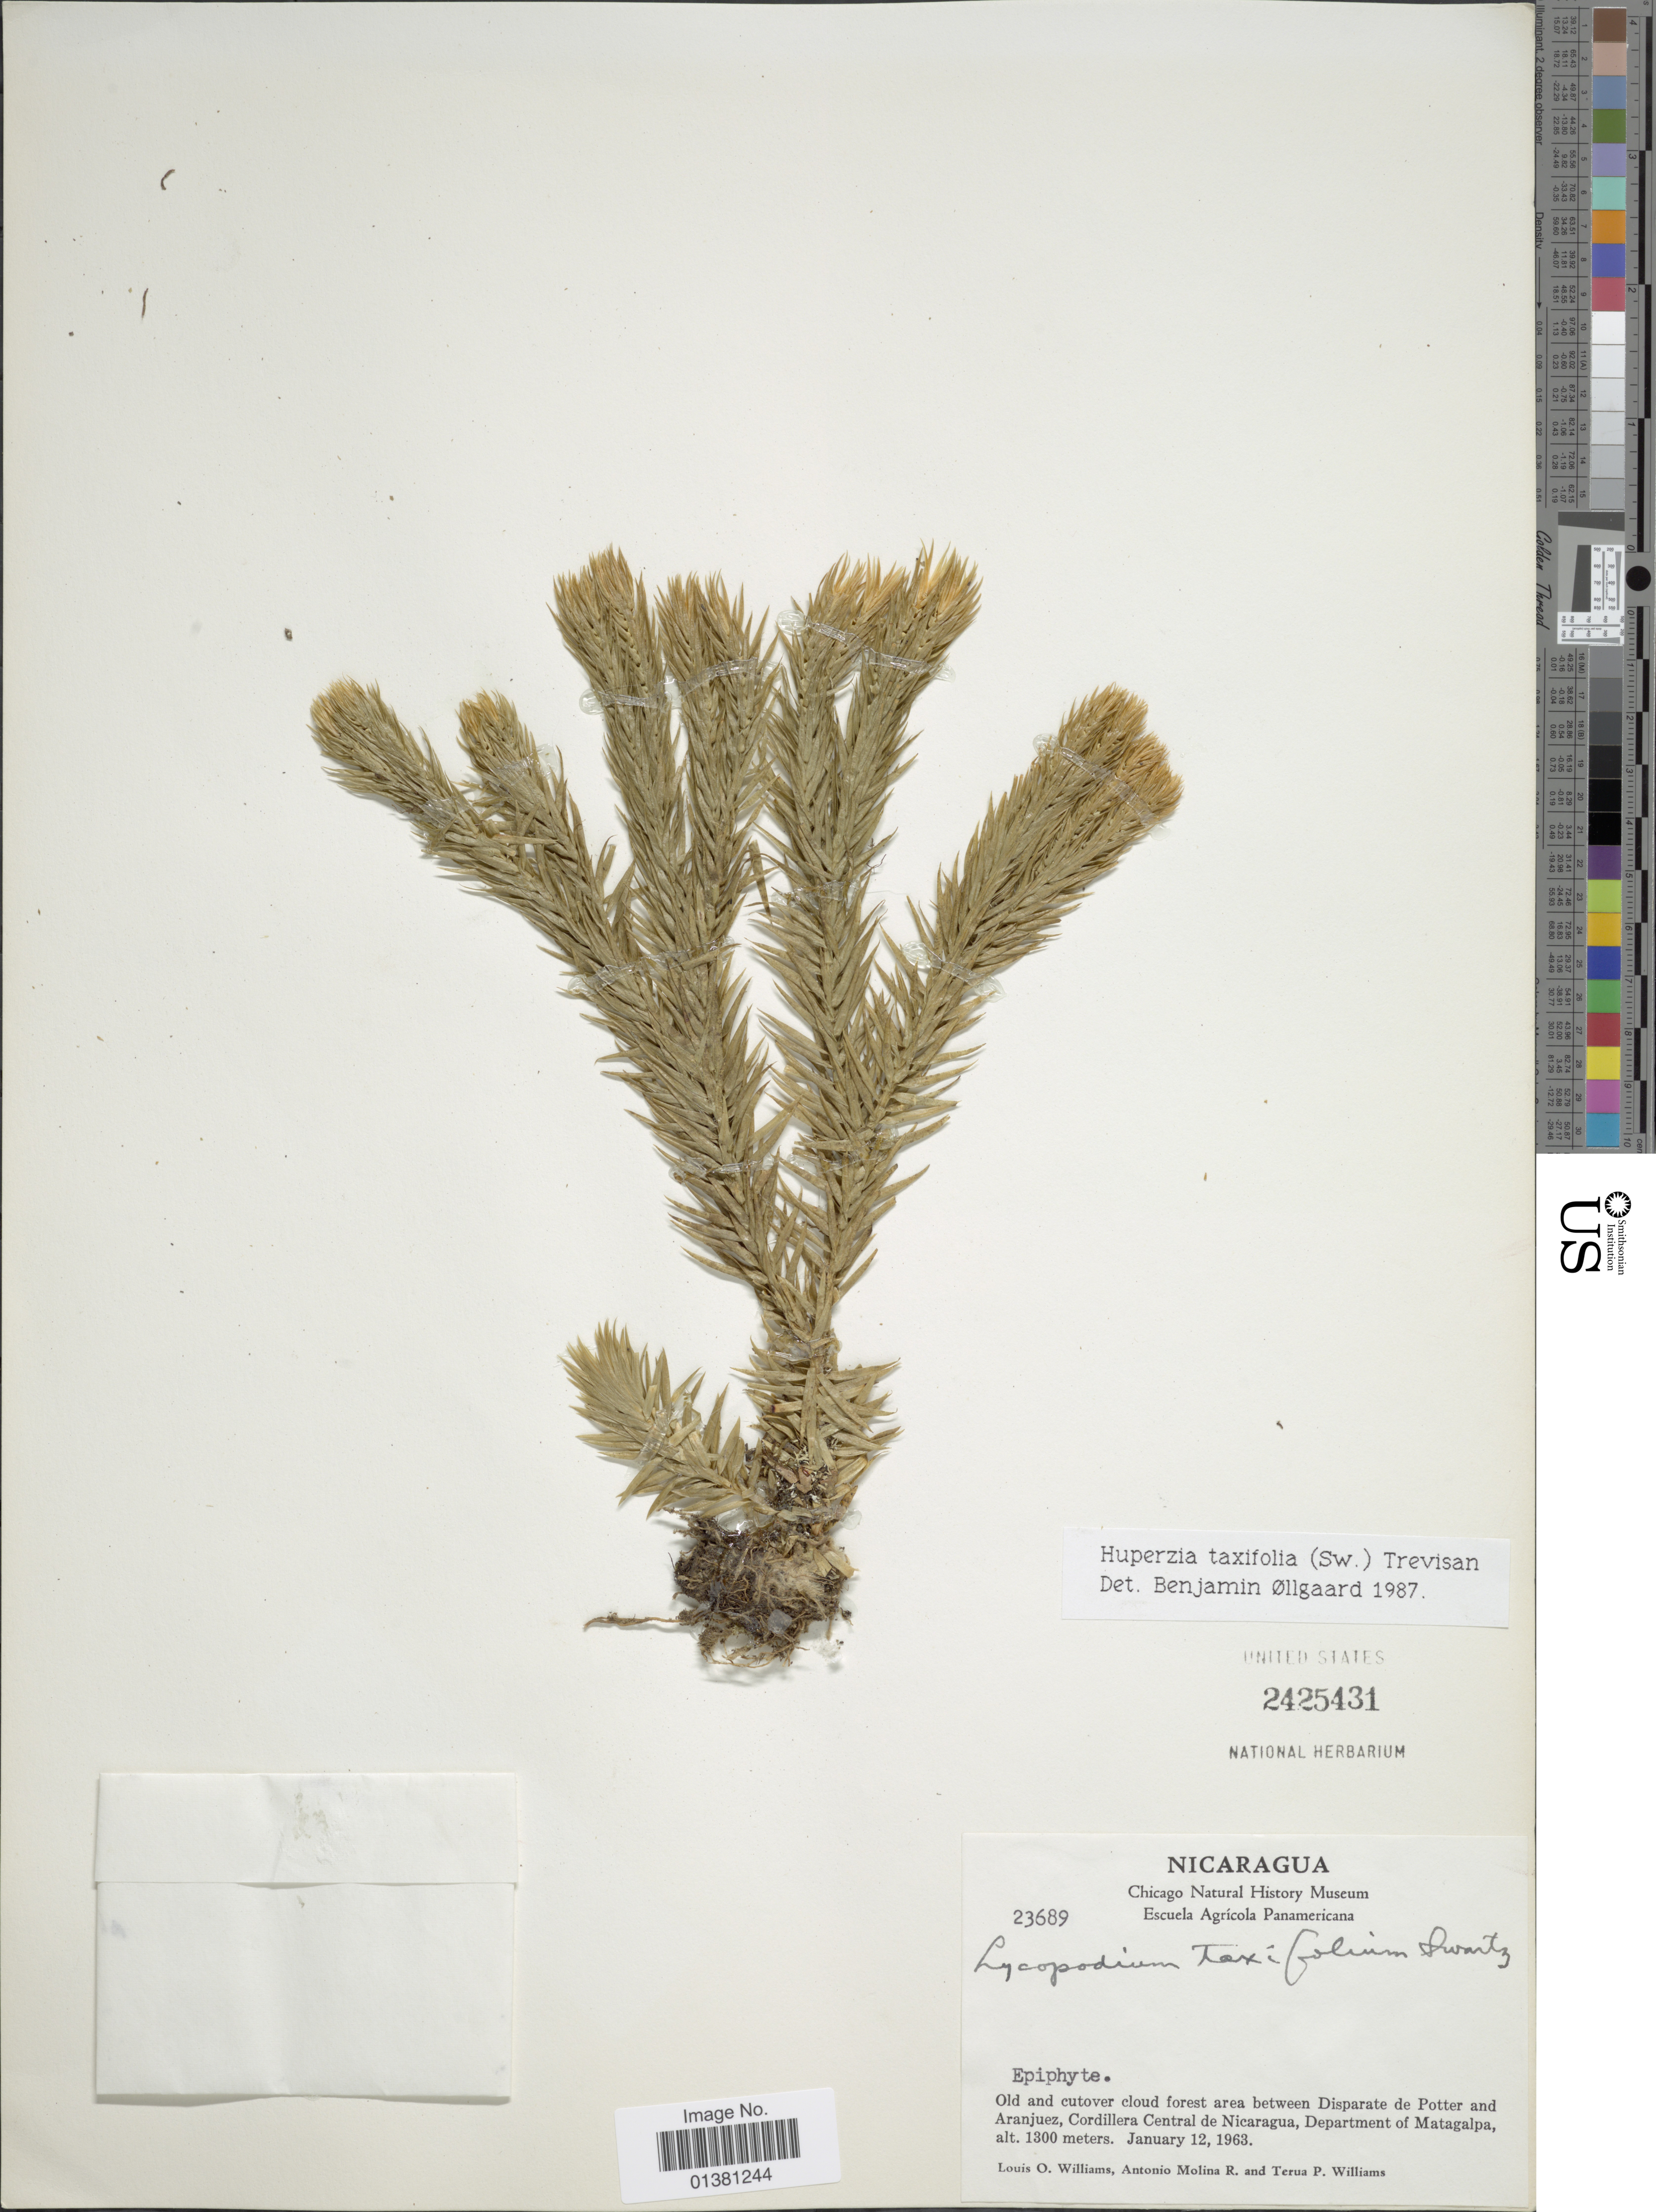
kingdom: Plantae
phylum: Tracheophyta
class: Lycopodiopsida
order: Lycopodiales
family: Lycopodiaceae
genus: Phlegmariurus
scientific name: Phlegmariurus taxifolius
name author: (Sw.) Á. Löve & D. Löve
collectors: L. O. Williams, A. Molina R. & T. P. Williams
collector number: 23689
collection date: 1963-01-12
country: Nicaragua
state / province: Matagalpa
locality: Old and cutover cloud forest area between Disparate de Potter and Aranjuez, Cordillera Central de Nicaragua, Department of Matagalpa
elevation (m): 1300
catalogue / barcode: US 2425431